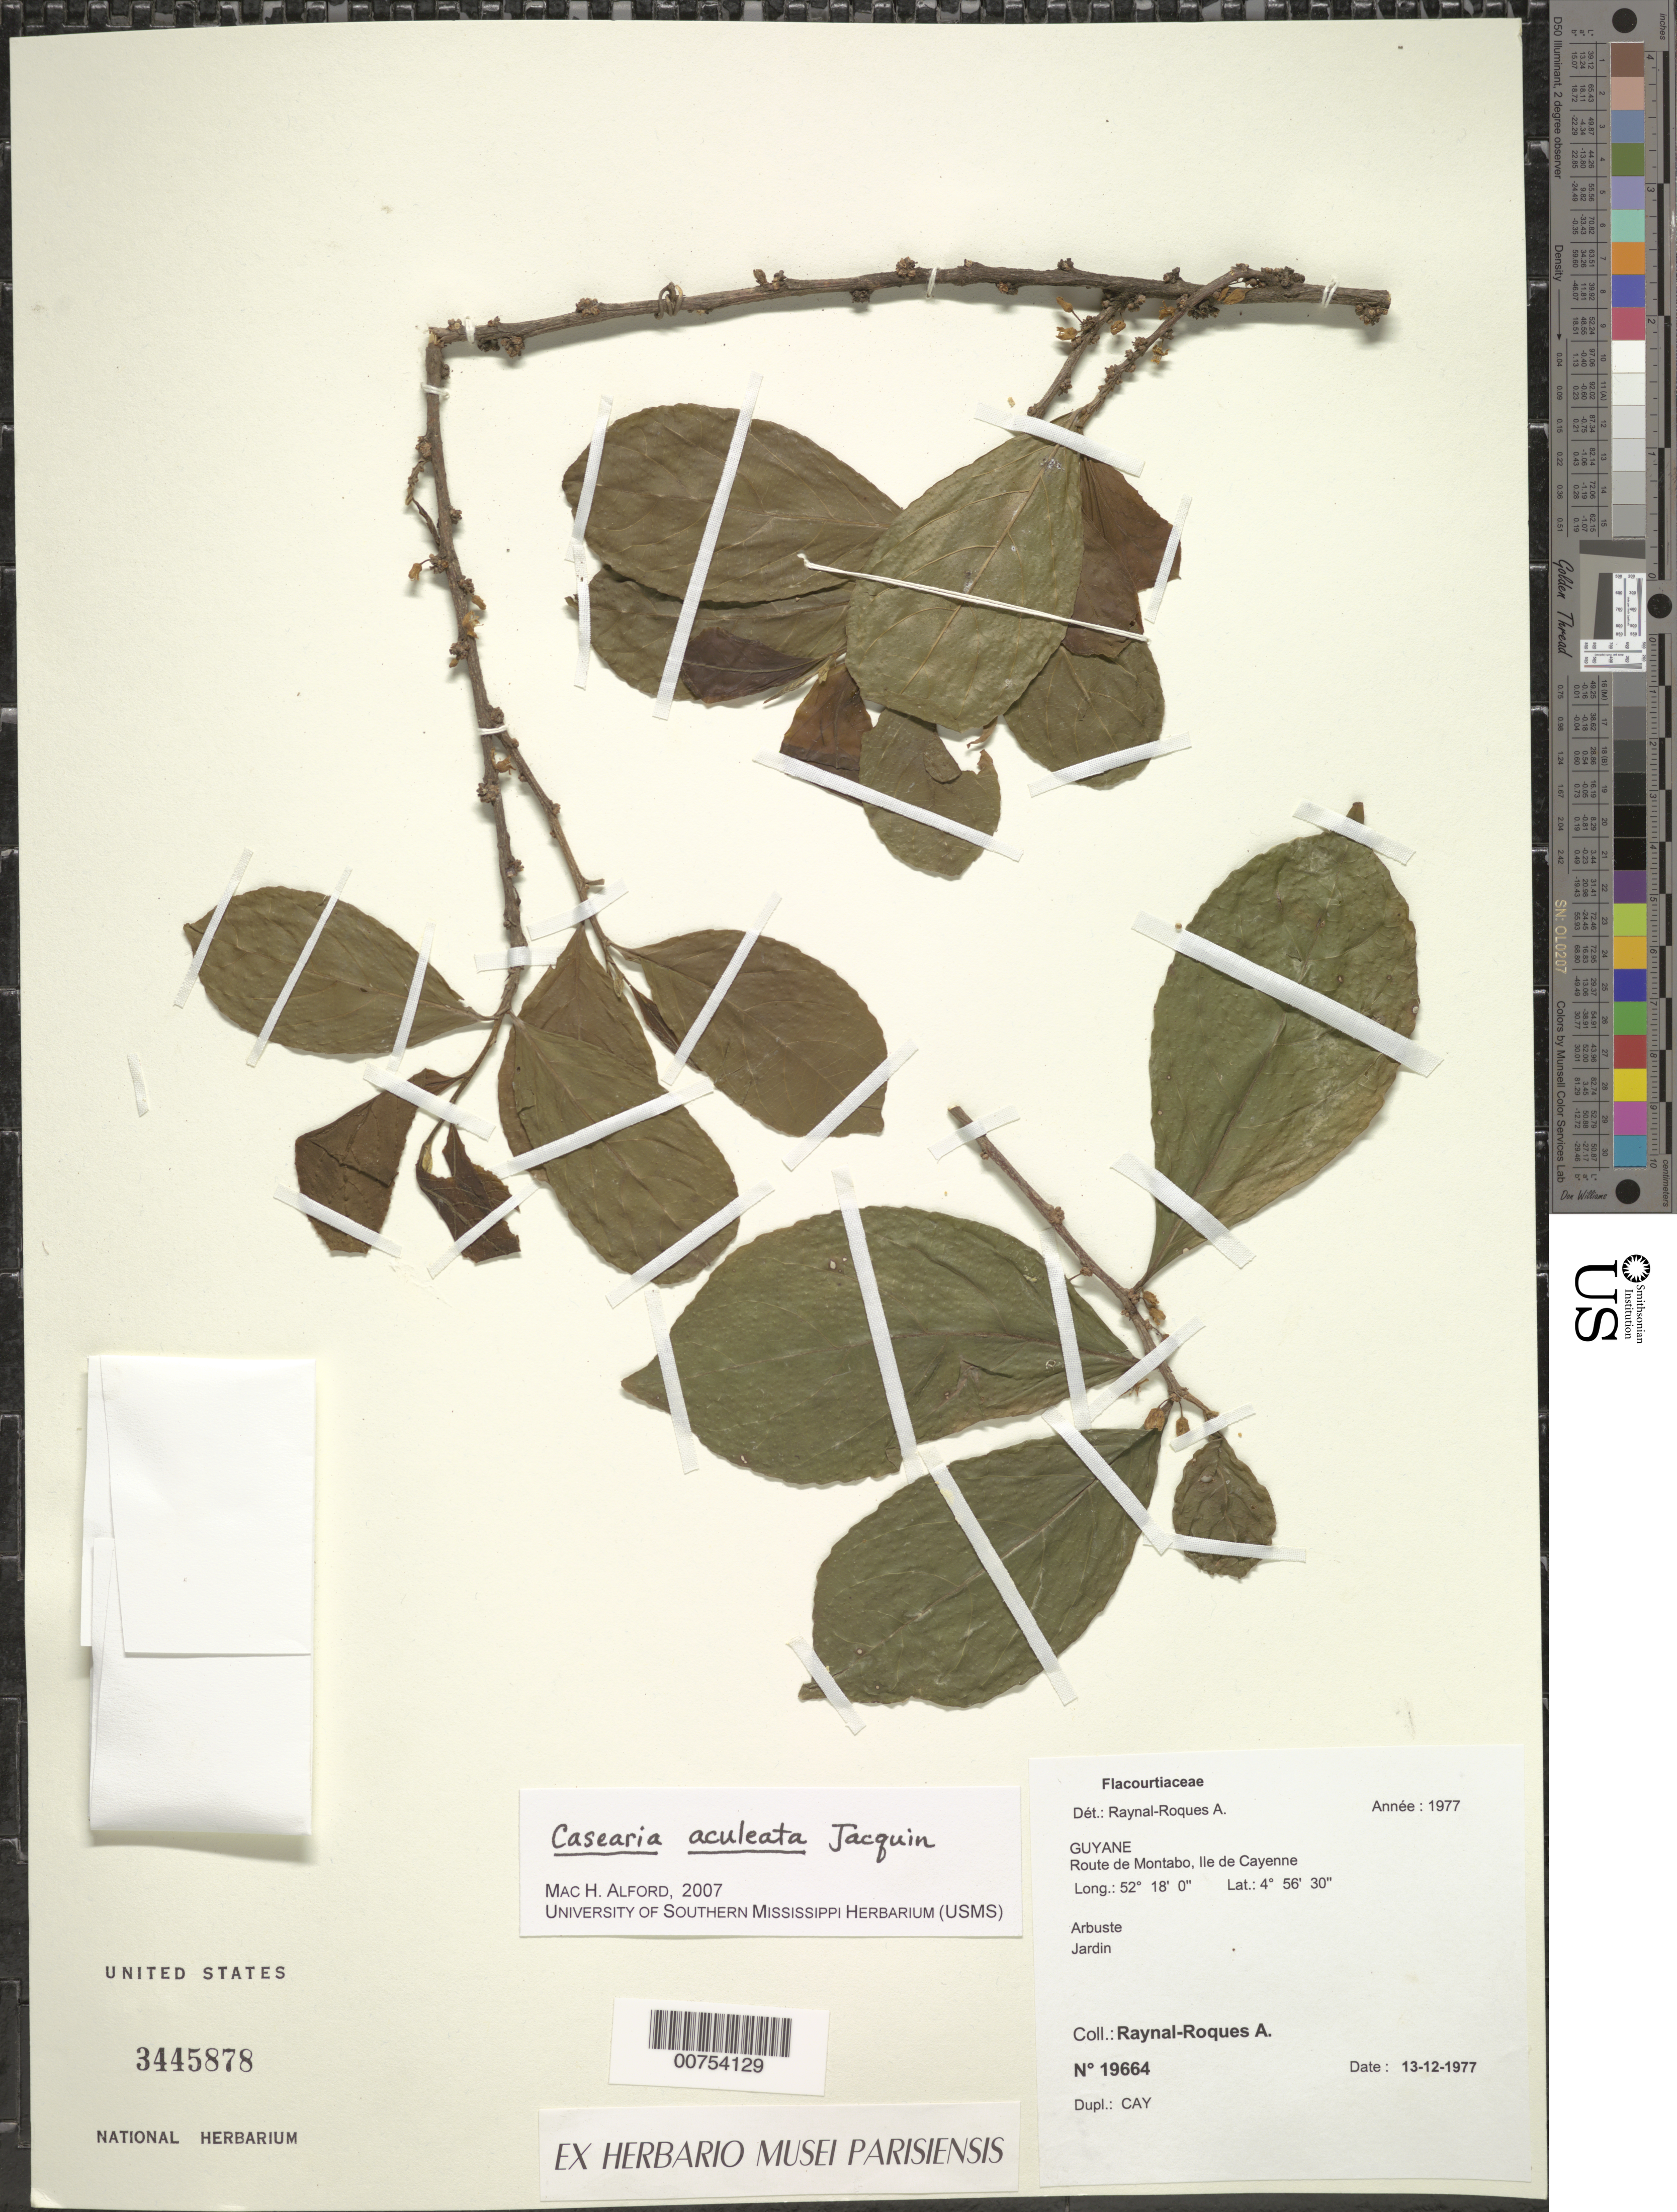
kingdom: Plantae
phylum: Tracheophyta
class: Magnoliopsida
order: Malpighiales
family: Salicaceae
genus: Casearia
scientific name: Casearia aculeata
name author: Jacq.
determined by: Alford, Mac Haverson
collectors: A. M. Raynal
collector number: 19664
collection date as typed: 13-Dec-77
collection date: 1977-12-13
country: French Guiana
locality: Route de Montabo, Ile de Cayenne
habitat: Garden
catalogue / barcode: US 3445878